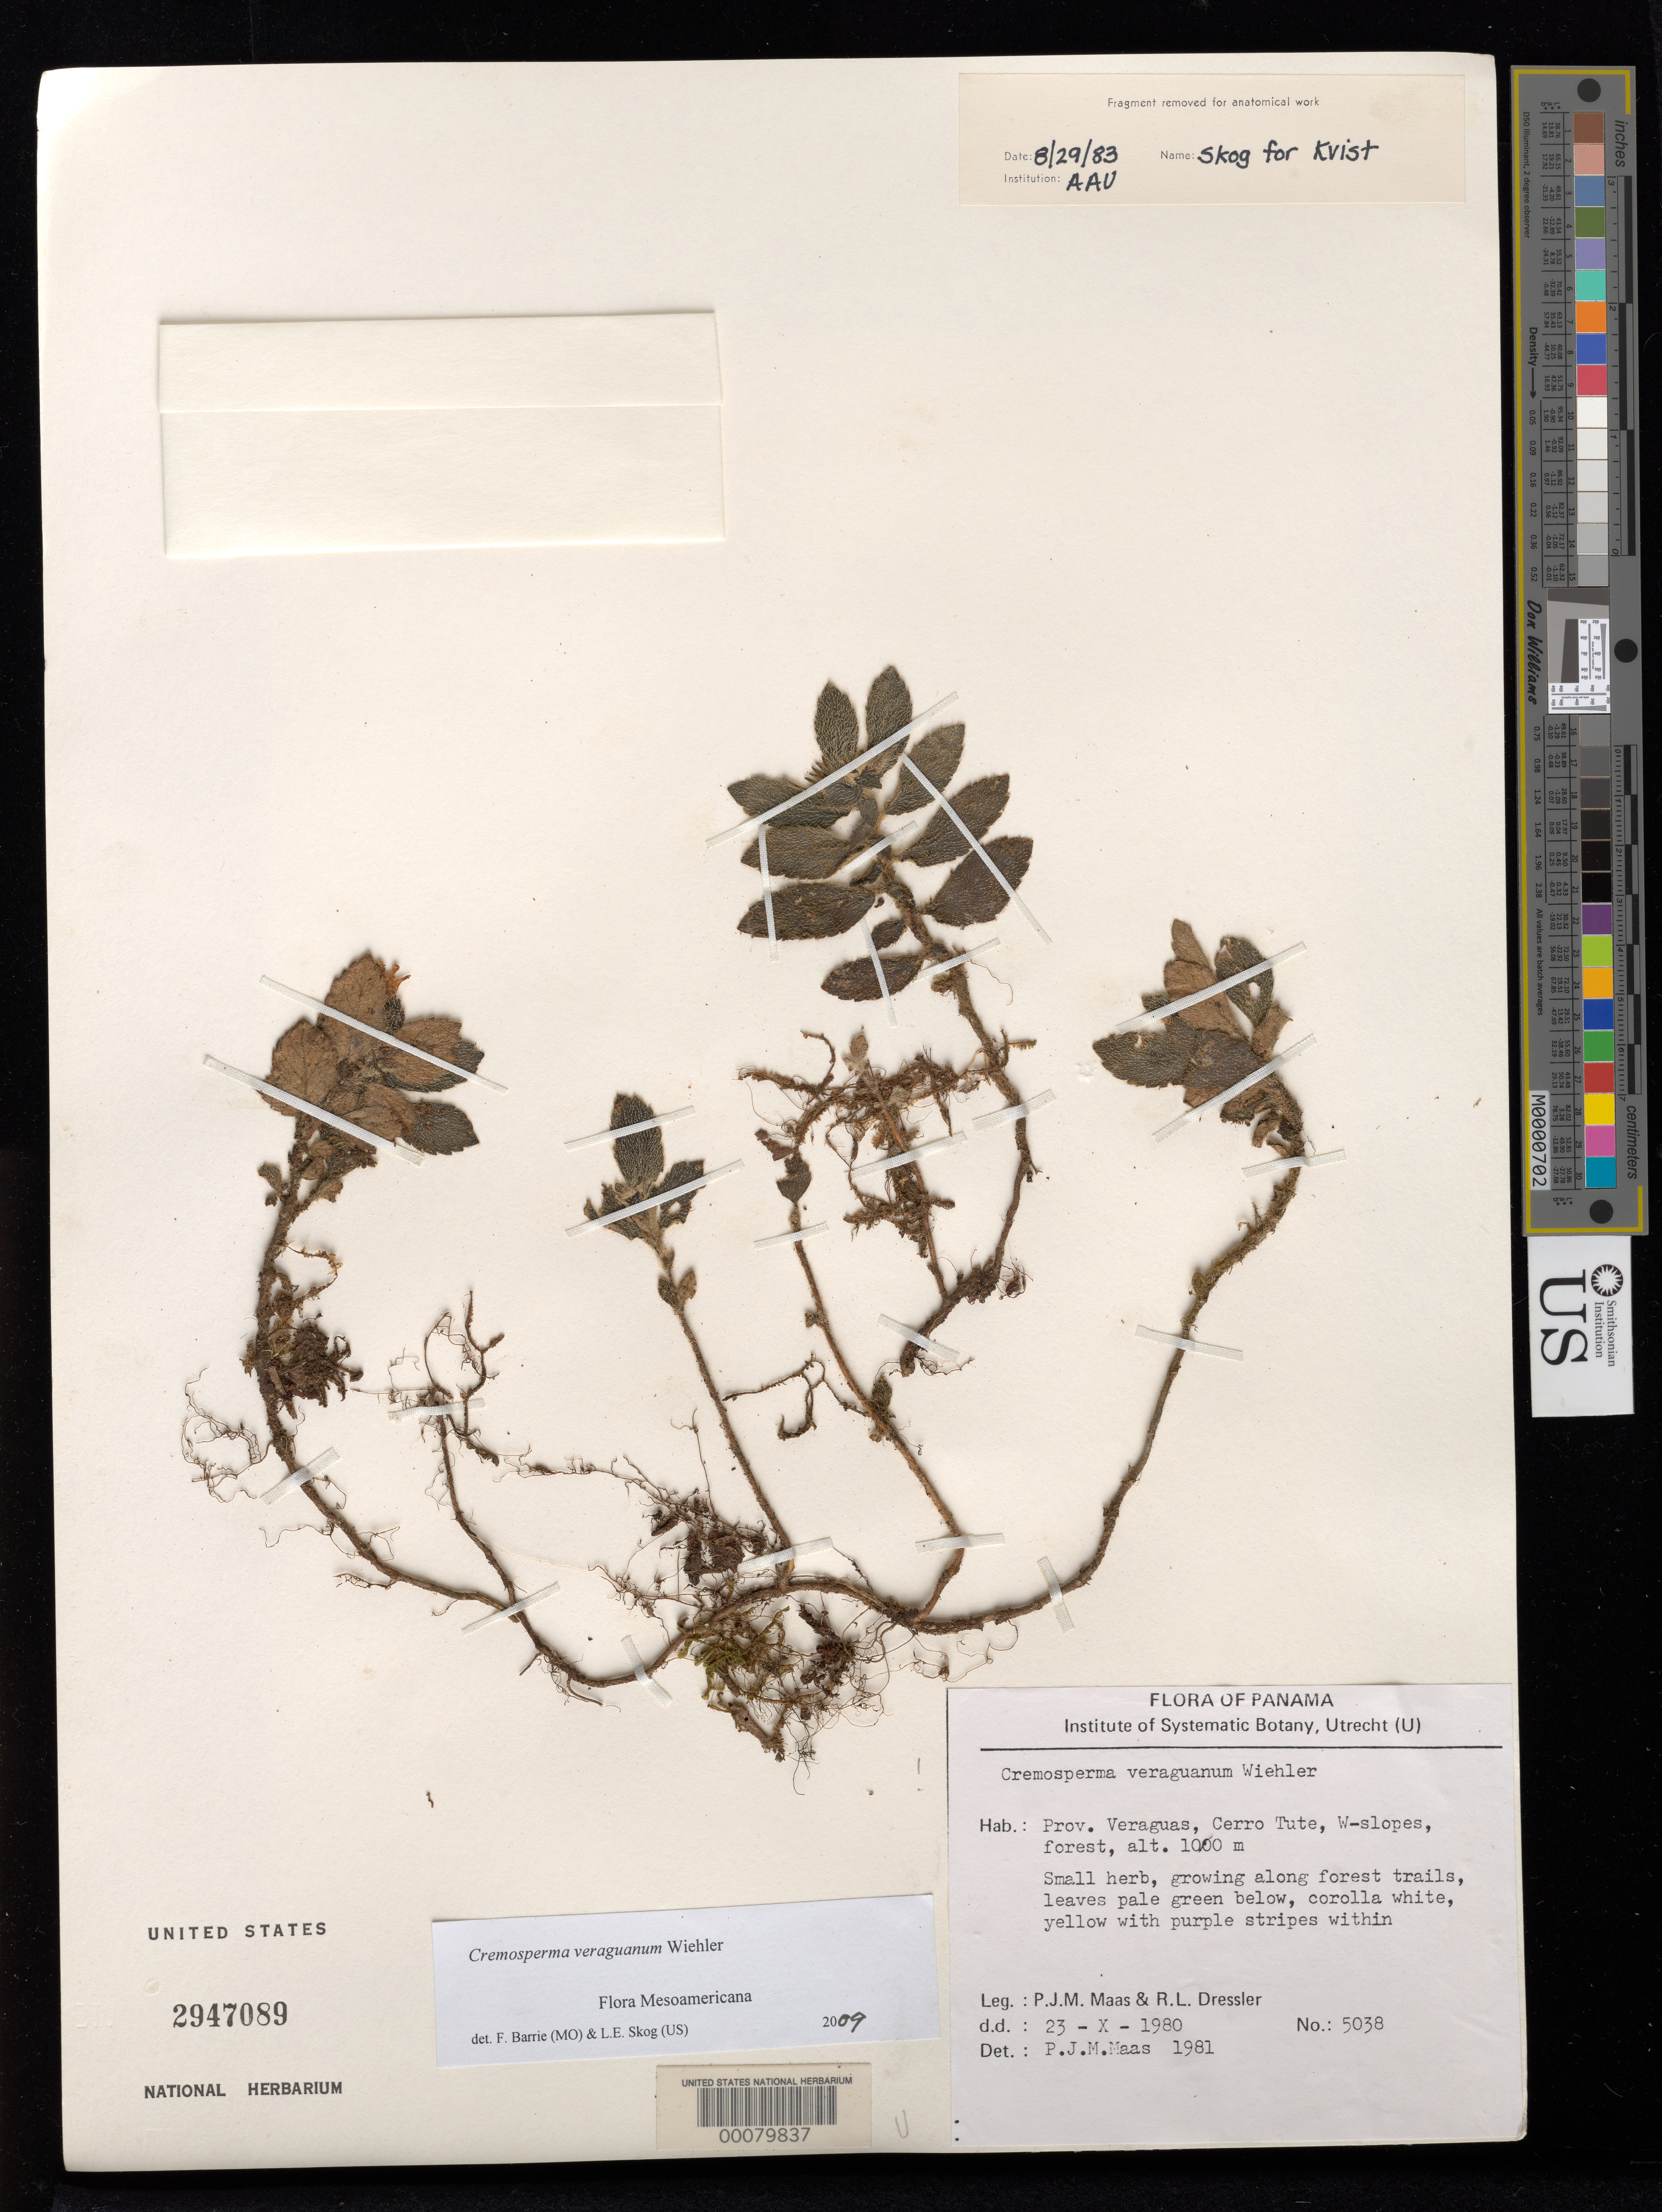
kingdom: Plantae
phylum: Tracheophyta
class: Magnoliopsida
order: Lamiales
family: Gesneriaceae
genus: Cremosperma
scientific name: Cremosperma veraguanum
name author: Wiehler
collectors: P. Maas & R. Dressler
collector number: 5038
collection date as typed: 23 Oct 1980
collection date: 1980-10-23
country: Panama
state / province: Veraguas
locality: Cerro Tute, W-slopes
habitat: Forest; growing along forest trails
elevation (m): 1000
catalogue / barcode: US 2947089